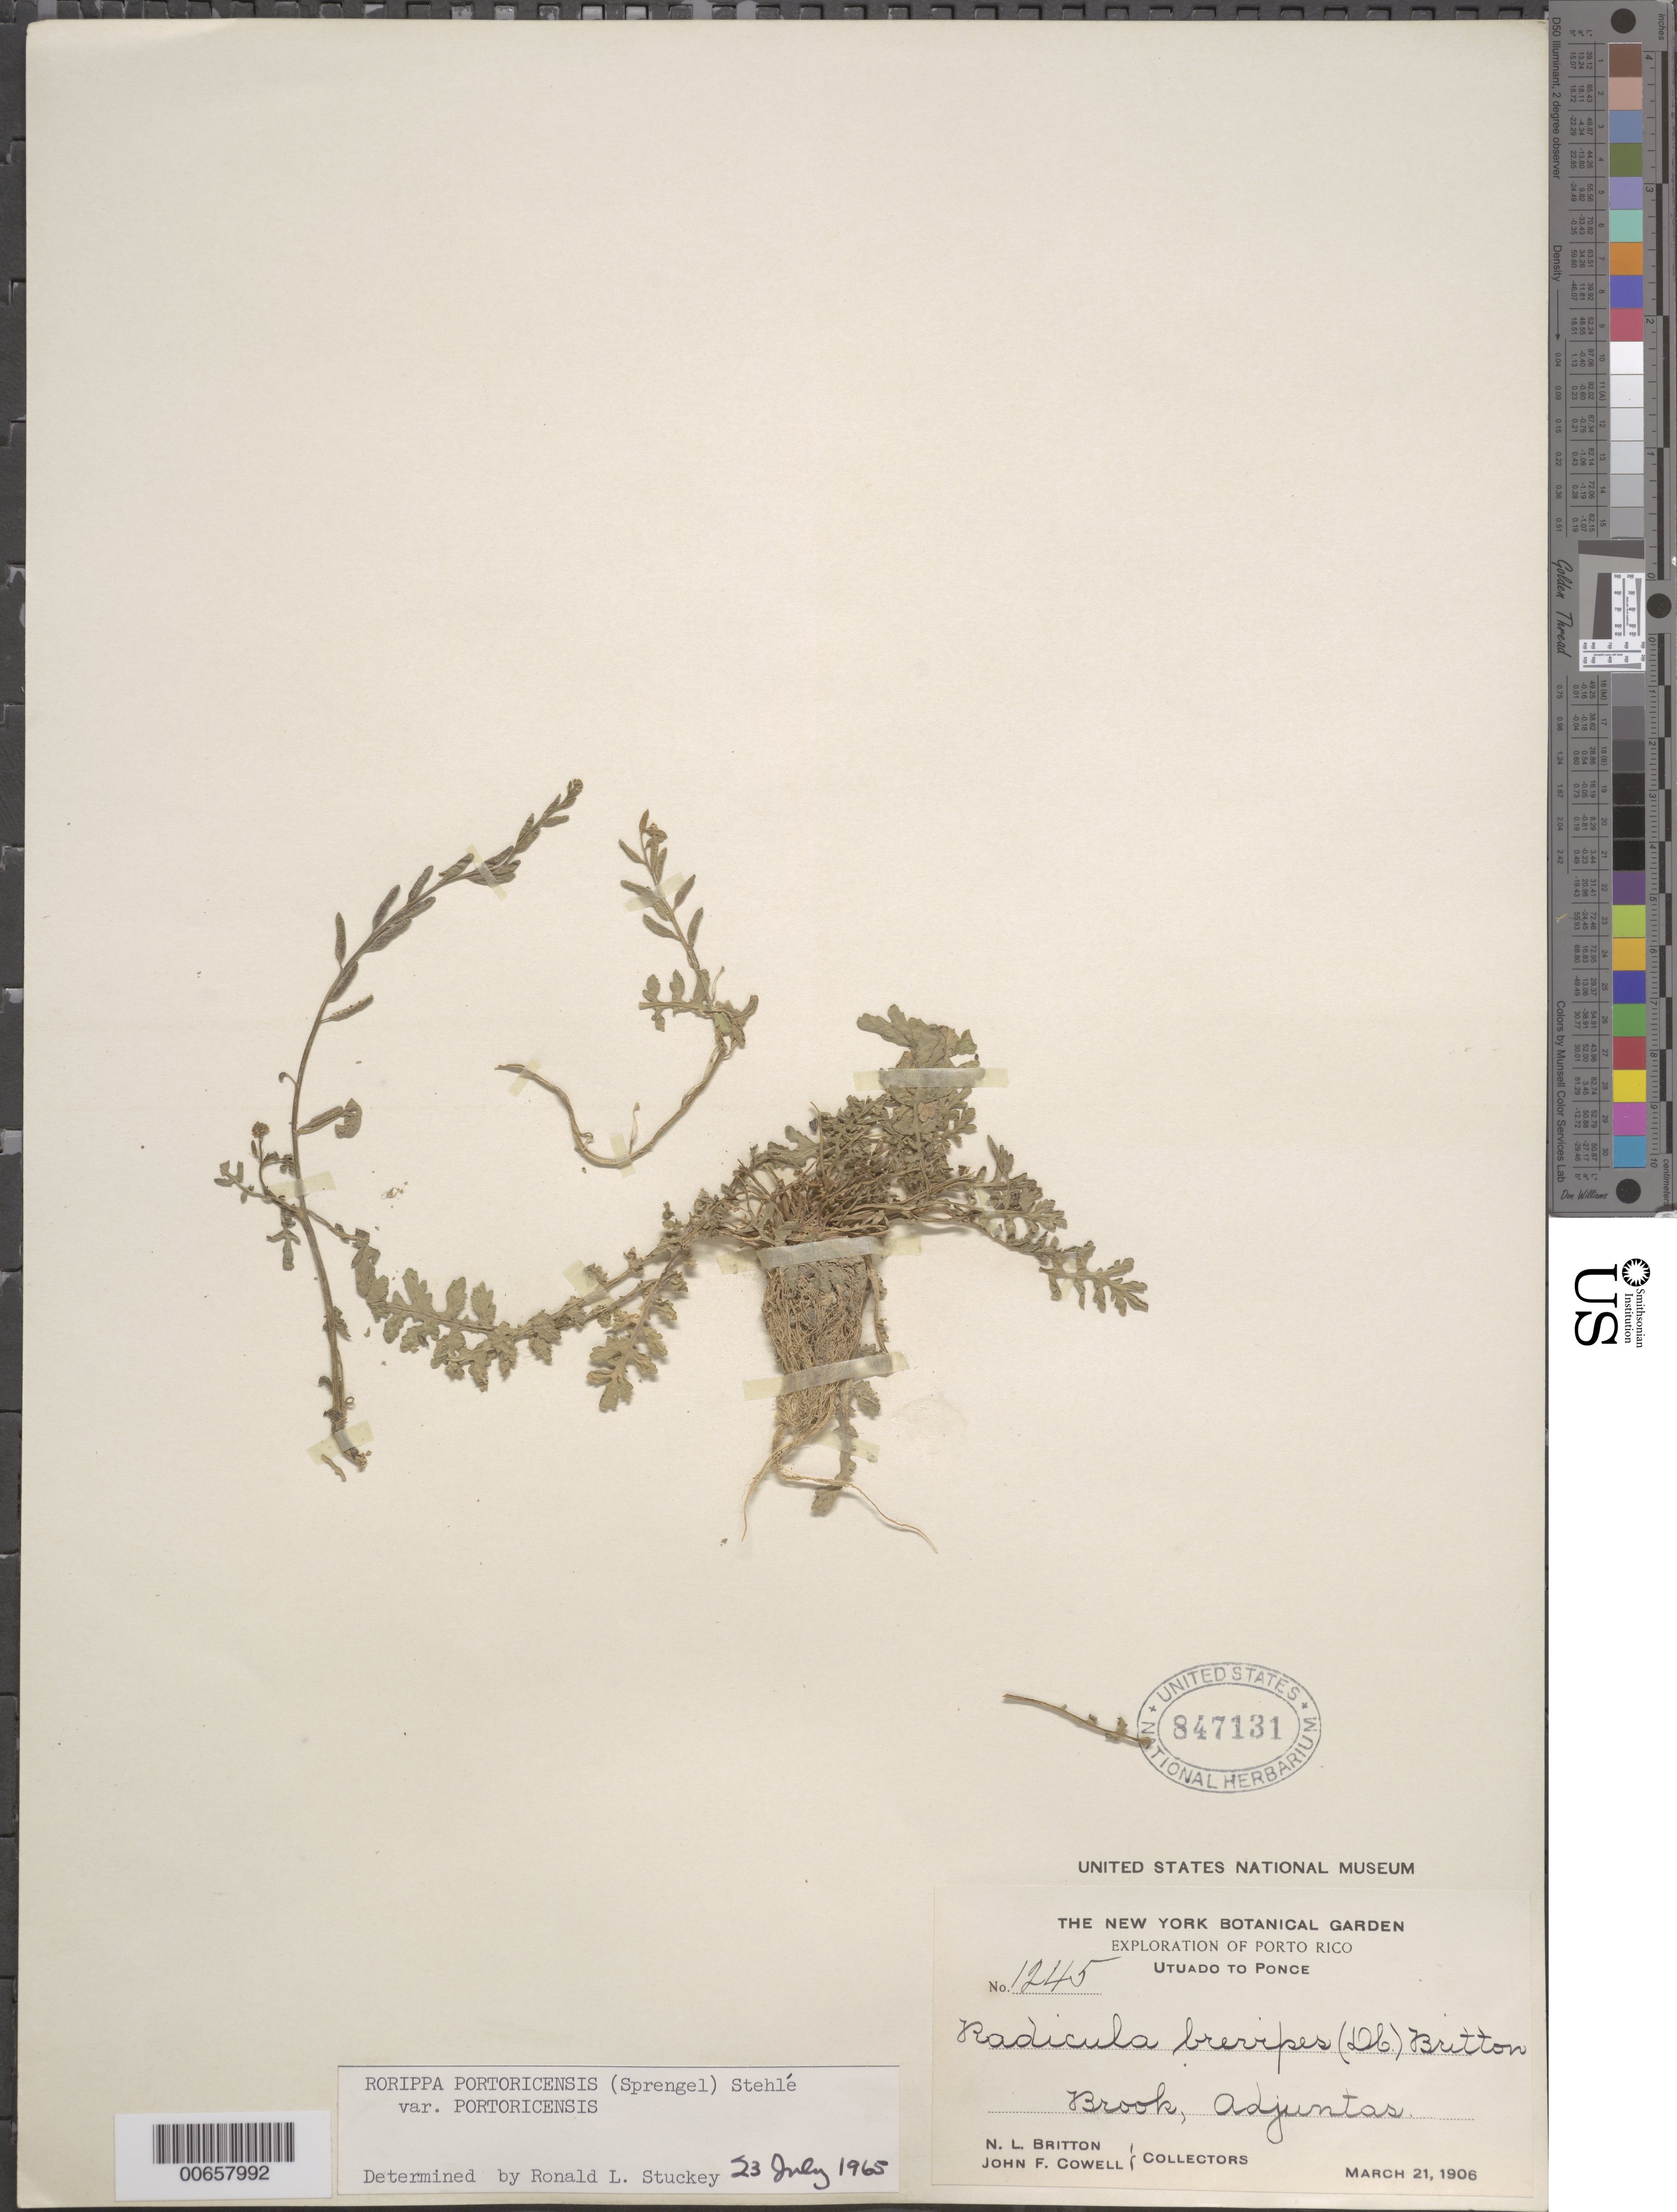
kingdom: Plantae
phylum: Tracheophyta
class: Magnoliopsida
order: Brassicales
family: Brassicaceae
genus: Rorippa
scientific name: Rorippa portoricensis var. portoricensis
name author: (Spreng.) Stehlé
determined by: Stuckey, R. L.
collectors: N. Britton & J. F. Cowell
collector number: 1245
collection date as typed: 21 Mar 1906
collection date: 1906-03-21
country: Puerto Rico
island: Greater Antilles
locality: Utuado to Ponce, Adjuntas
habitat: Brook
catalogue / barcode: US 847131